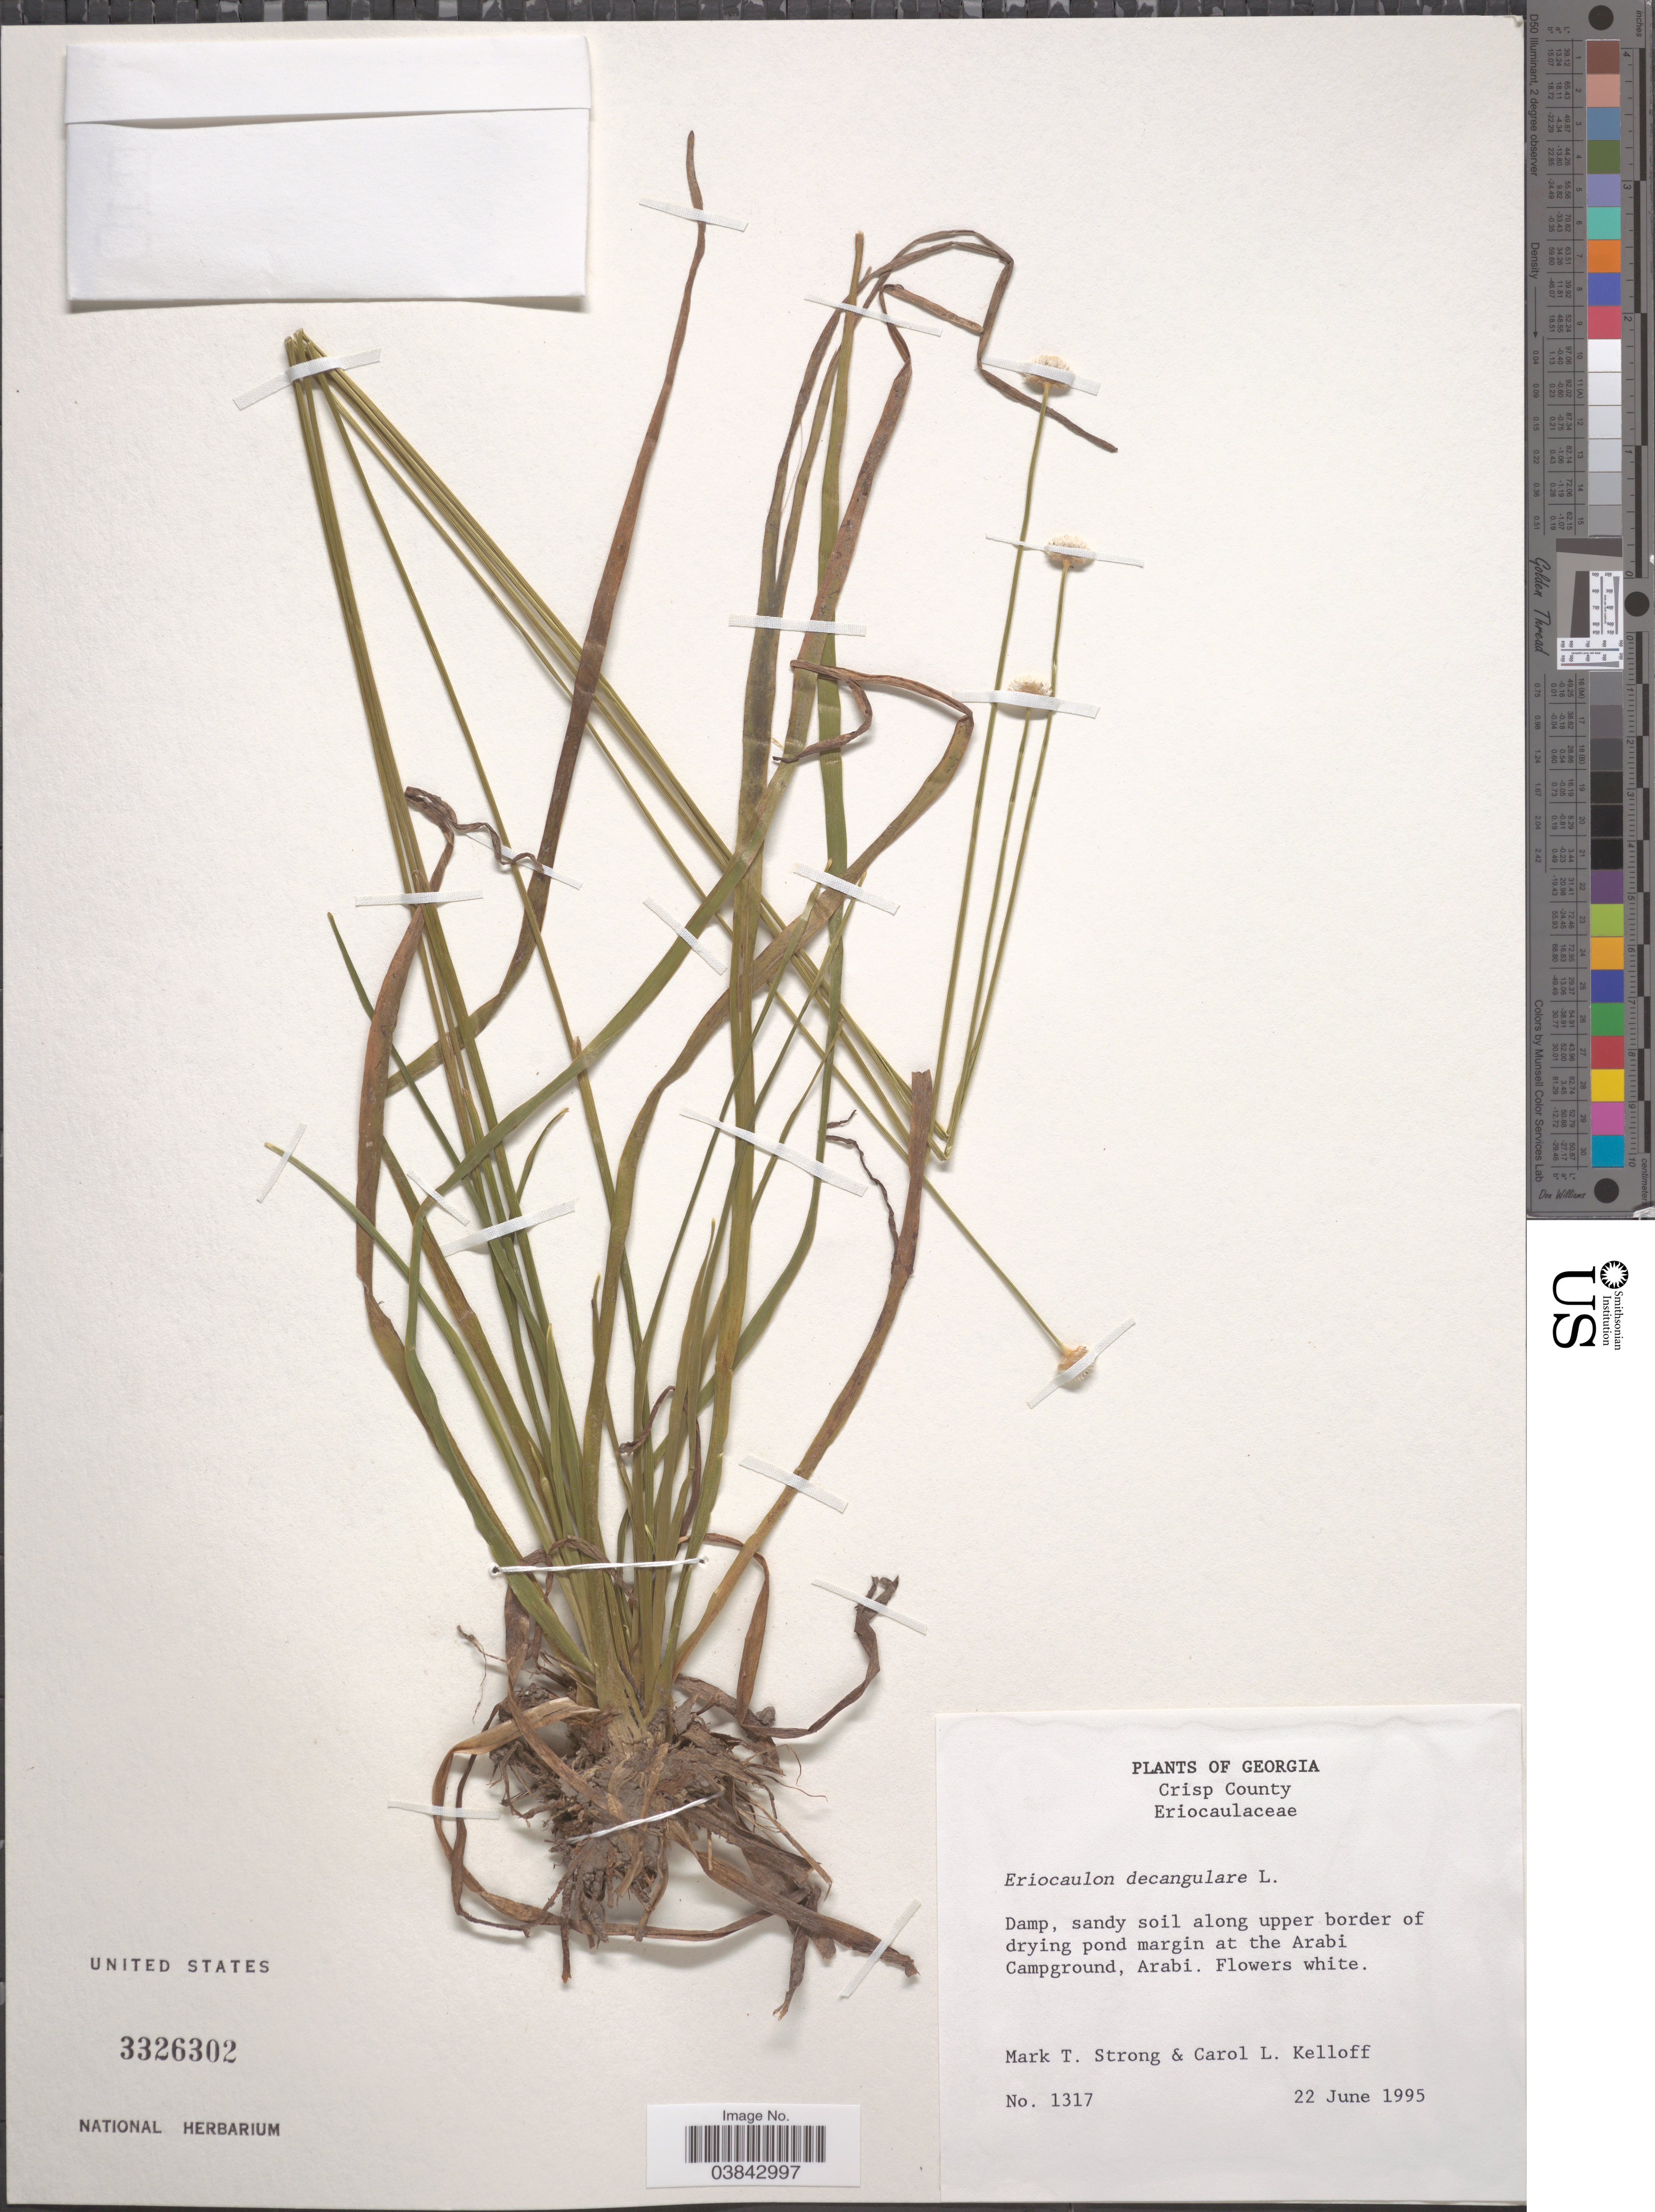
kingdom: Plantae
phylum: Tracheophyta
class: Liliopsida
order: Poales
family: Eriocaulaceae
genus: Eriocaulon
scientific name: Eriocaulon decangulare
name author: L.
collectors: M. T. Strong & C. L. Kelloff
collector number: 1317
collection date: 1995-06-22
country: United States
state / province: Georgia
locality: Crisp County. Along upper border of drying pond margin at the Arabi Campground, Arabi.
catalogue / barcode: US 3326302